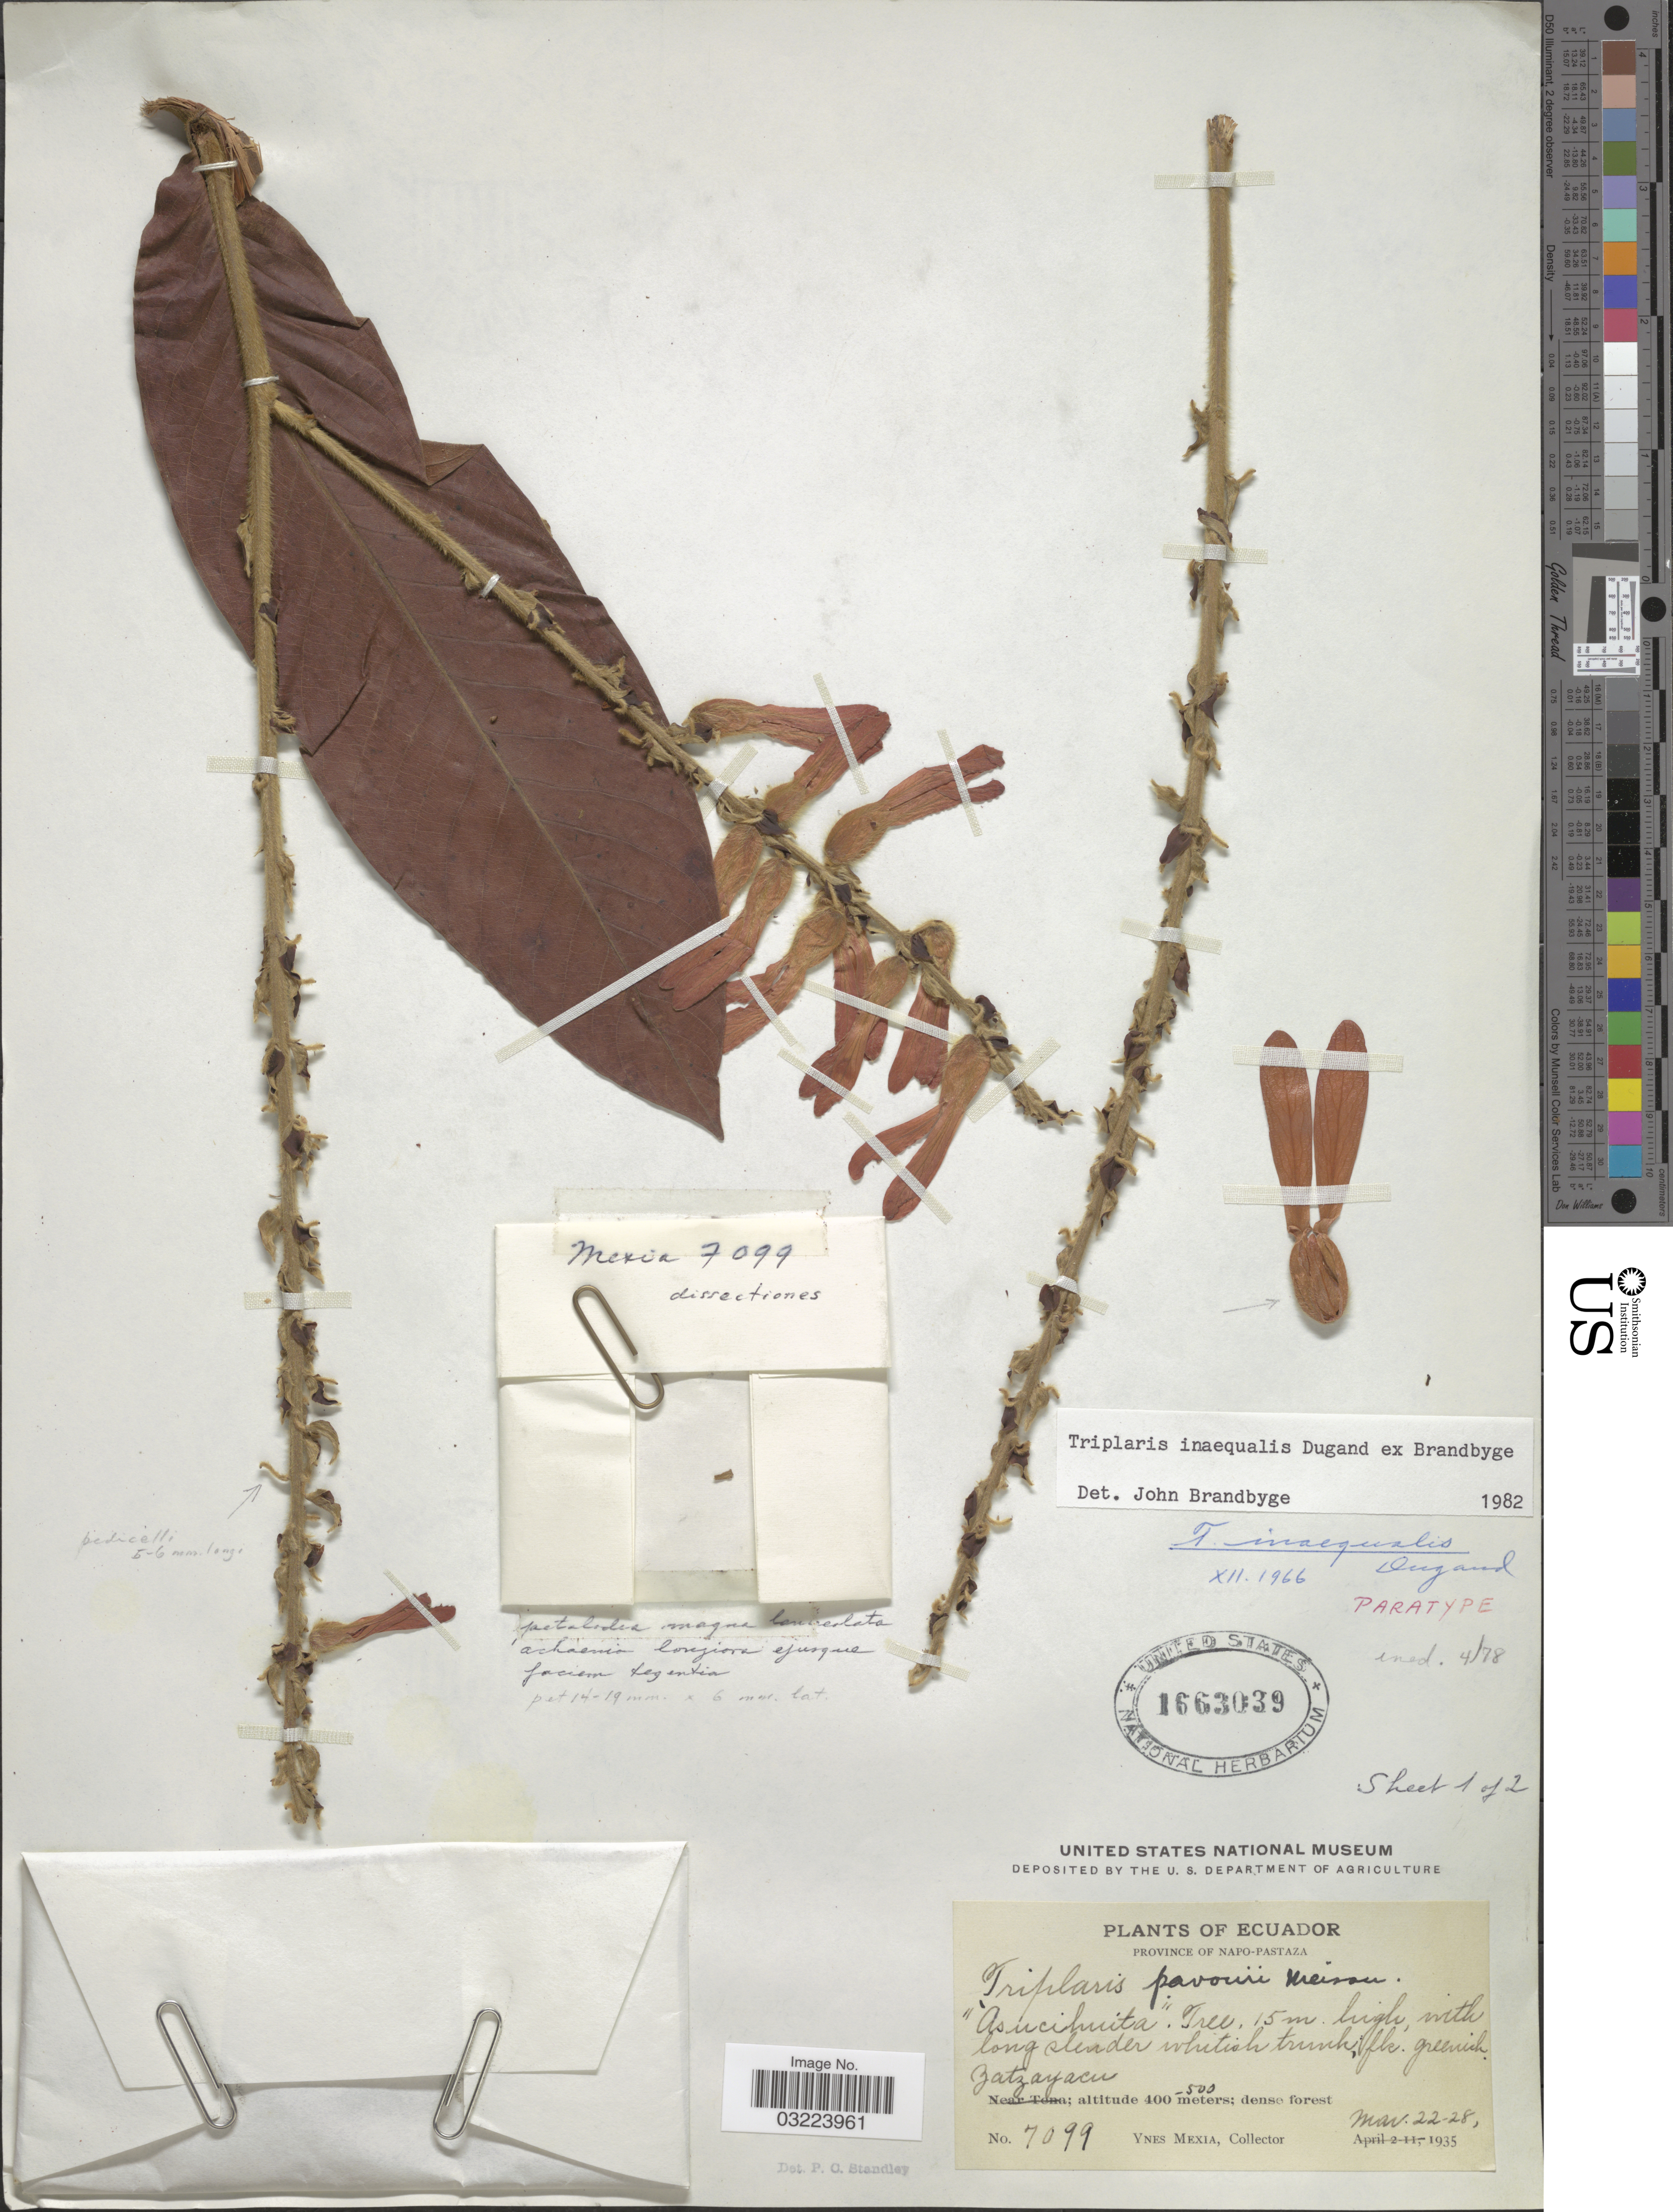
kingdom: Plantae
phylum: Tracheophyta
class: Magnoliopsida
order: Caryophyllales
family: Polygonaceae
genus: Triplaris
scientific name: Triplaris dugandii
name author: Brandbyge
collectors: Y. Mexia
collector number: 7099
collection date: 1935-03-22/1935-03-28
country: Ecuador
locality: Province of Napo-Pastaza. Zatzayacu.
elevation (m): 400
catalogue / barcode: US 1663039